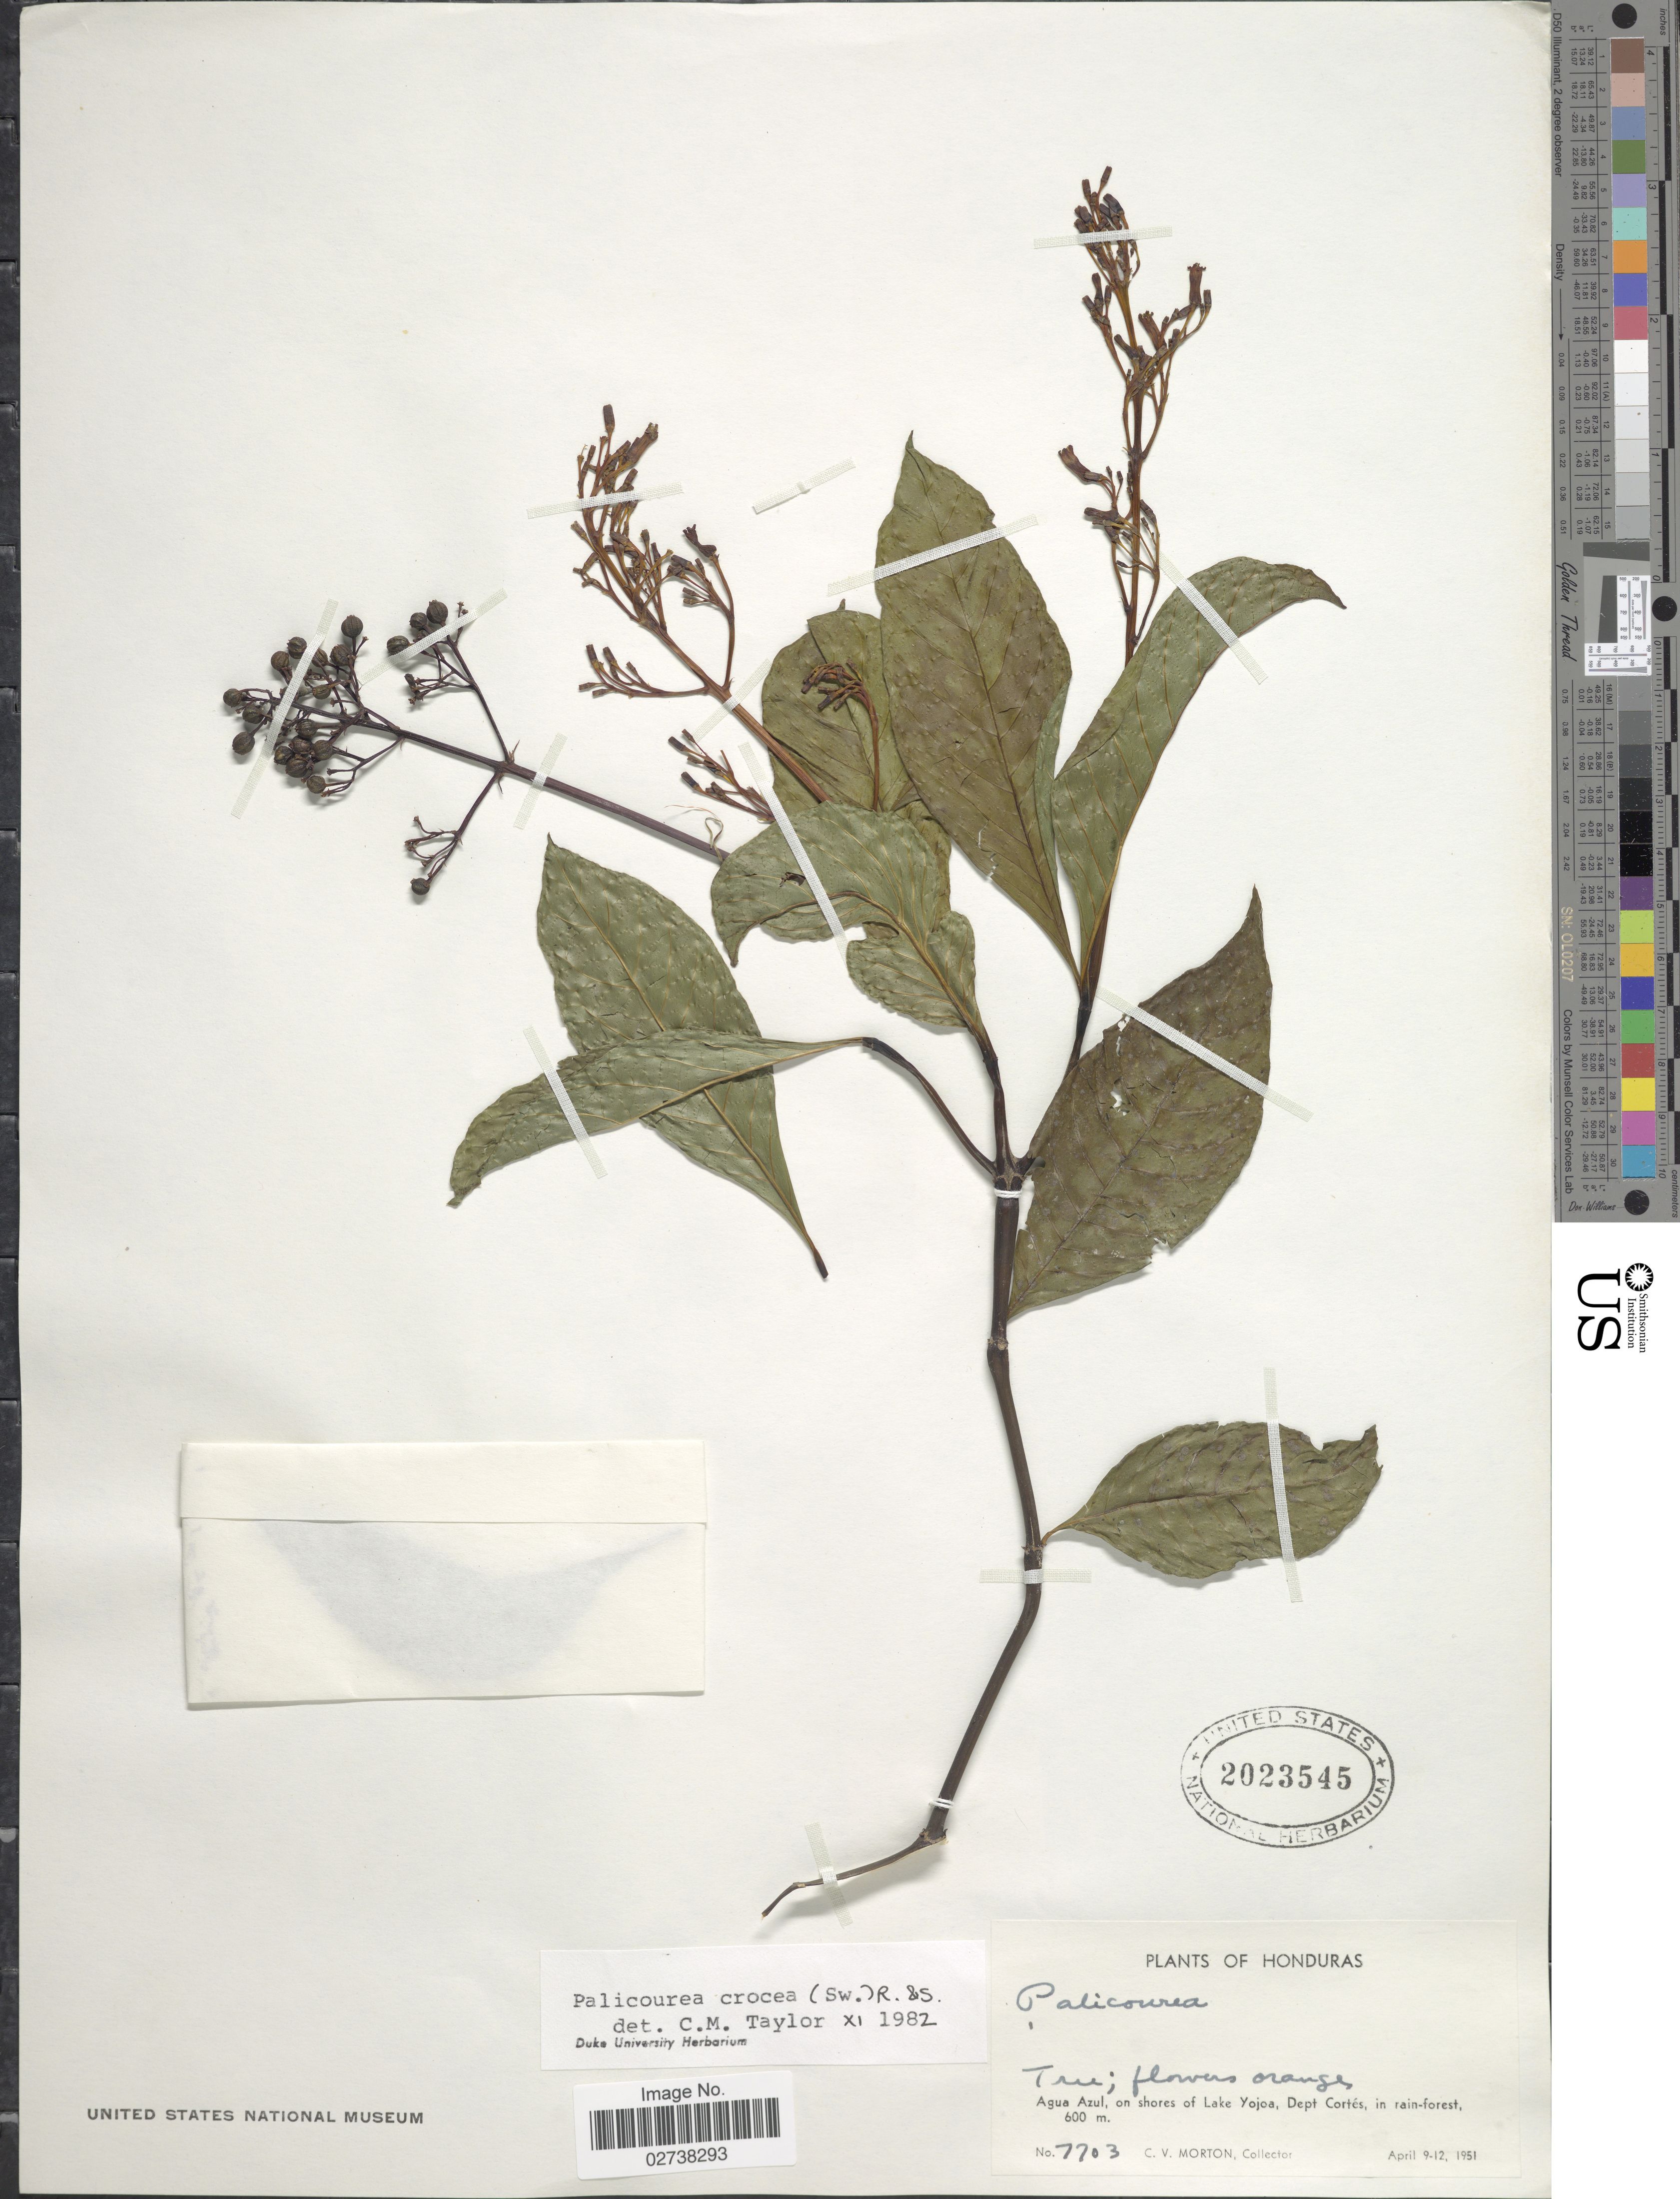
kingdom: Plantae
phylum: Tracheophyta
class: Magnoliopsida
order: Gentianales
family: Rubiaceae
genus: Palicourea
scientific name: Palicourea crocea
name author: (Sw.) Schult.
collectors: C. V. Morton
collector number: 7703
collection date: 1951-04-09/1951-04-12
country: Honduras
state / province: Cortés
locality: Agua Azul, on shores of Lake Yojoa, Dept. Cortes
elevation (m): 600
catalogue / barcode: US 2023545